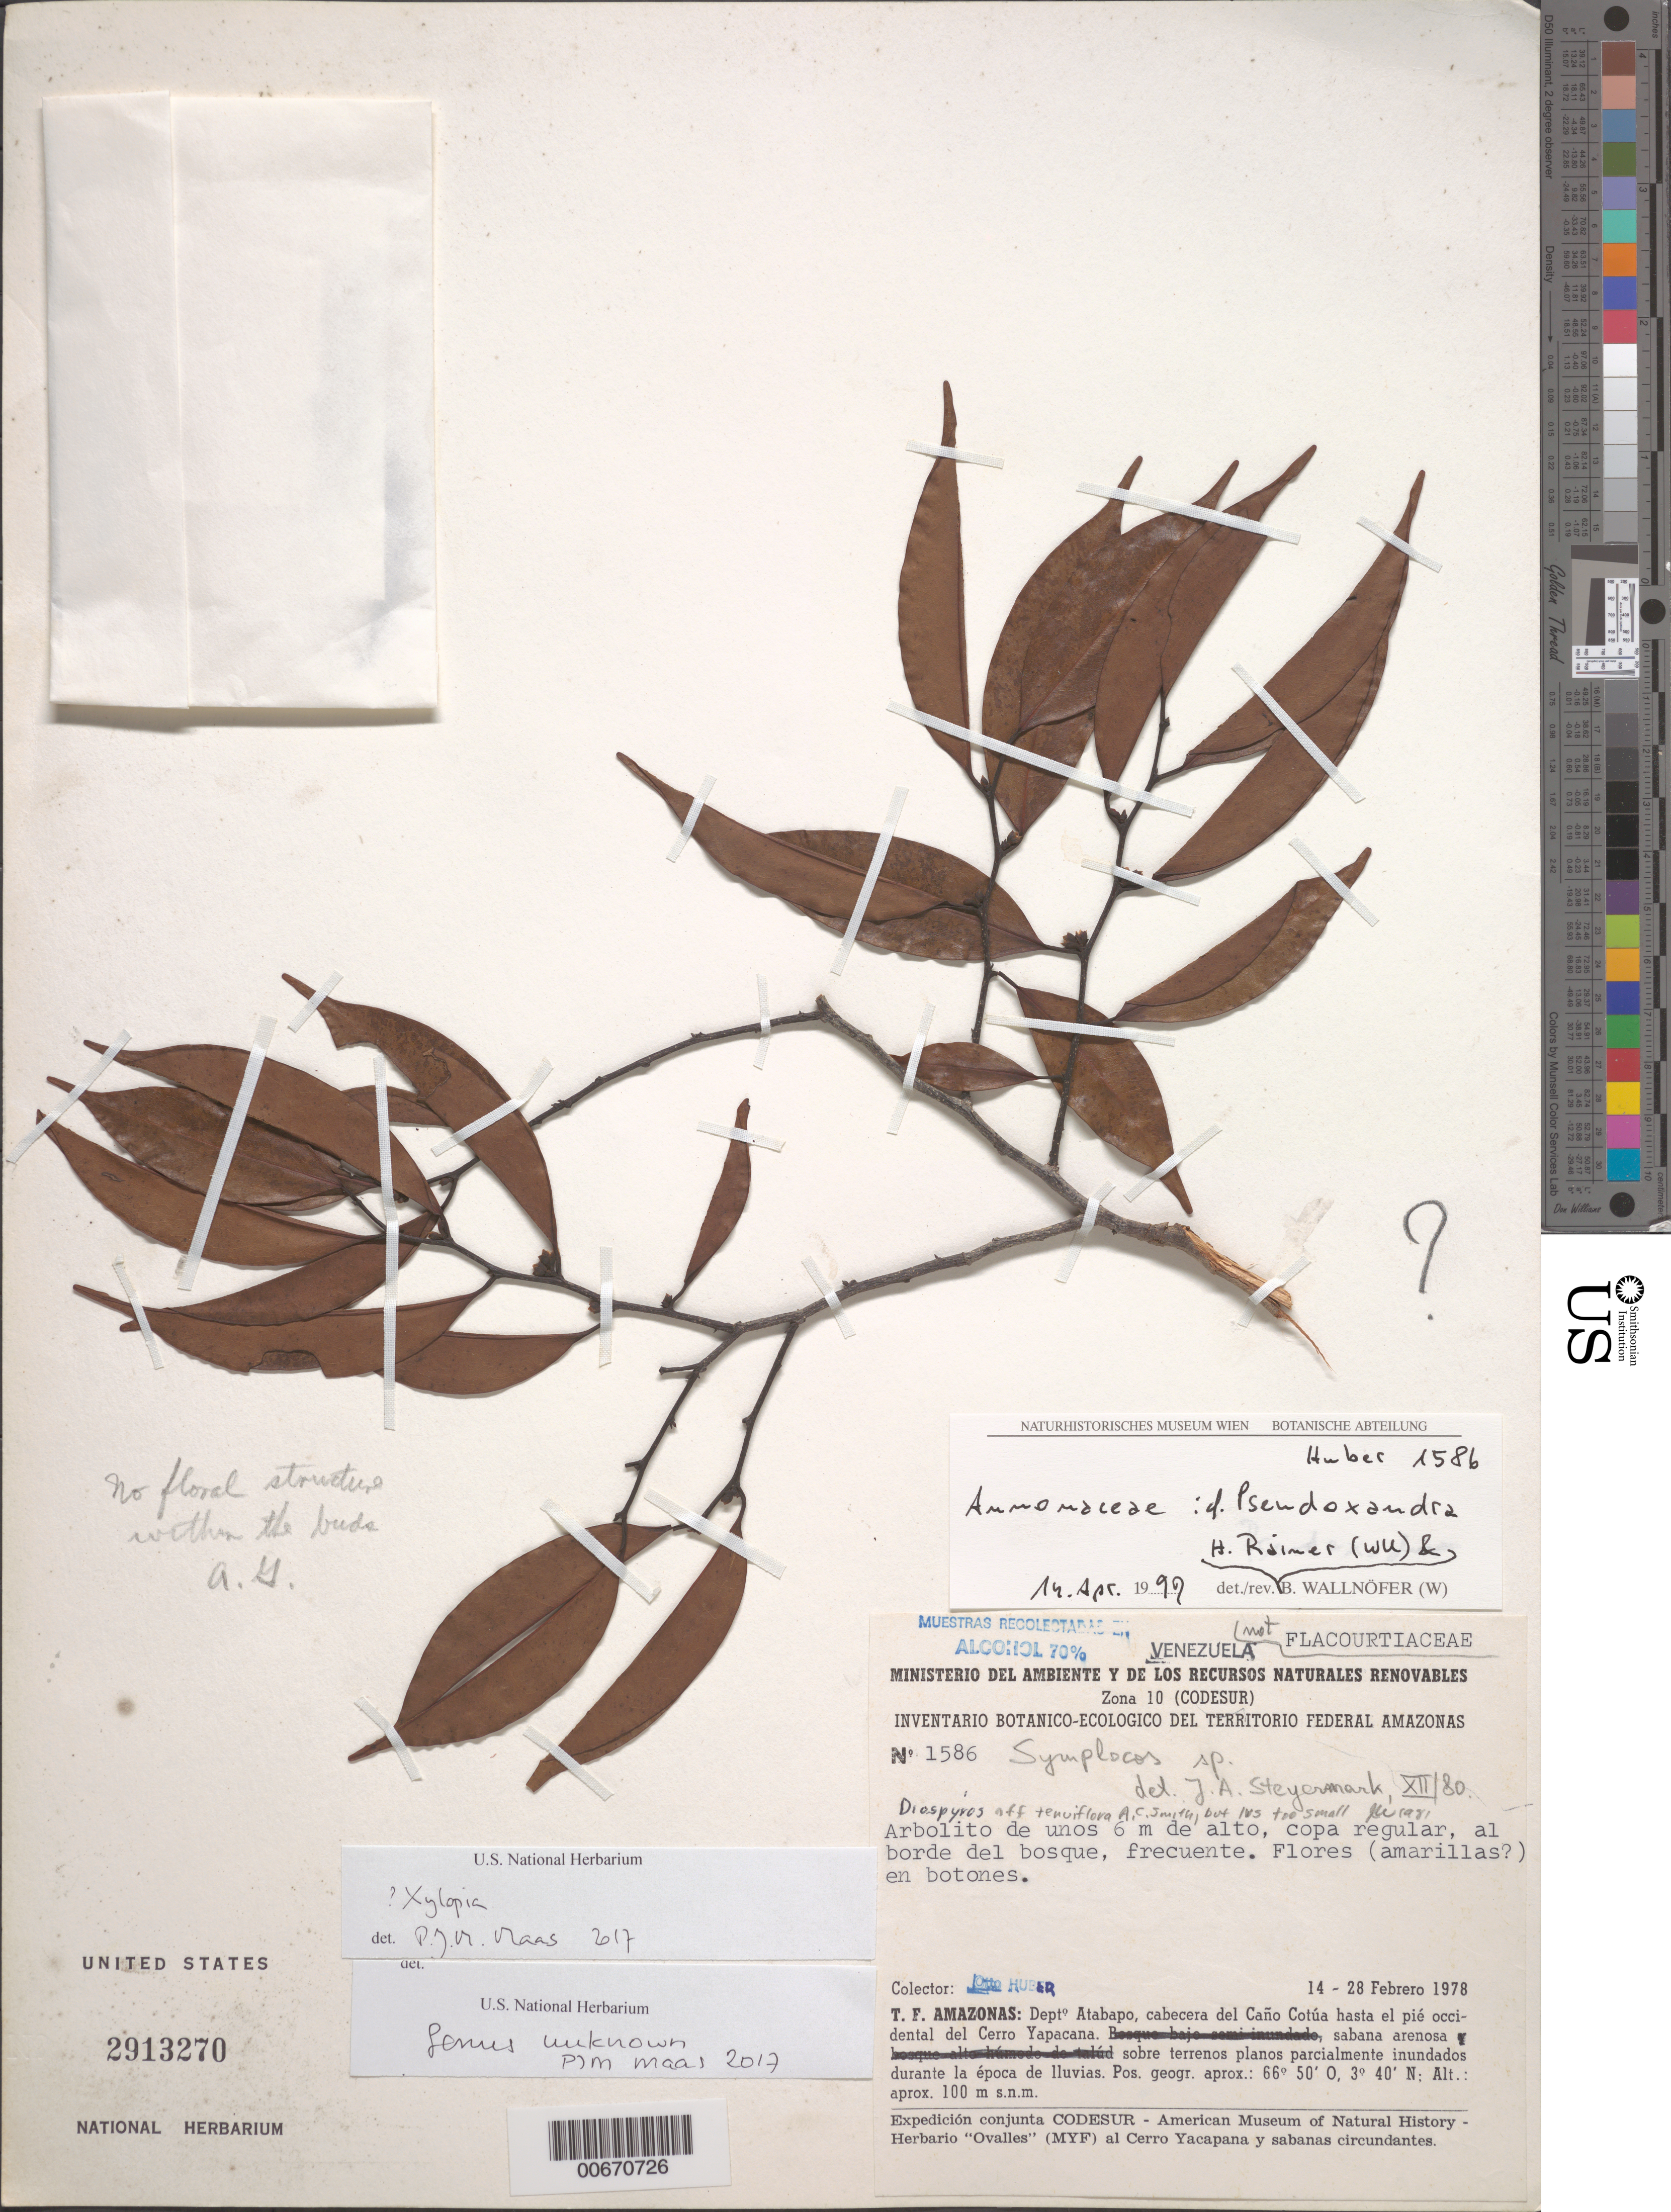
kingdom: Plantae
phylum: Tracheophyta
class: Magnoliopsida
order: Magnoliales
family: Annonaceae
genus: Xylopia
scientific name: Xylopia sp.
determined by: Maas, P. J. M., Curator of the herbarium (U), Nationaal Herbarium Nederland (NETHERLANDS)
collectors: O. Huber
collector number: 1586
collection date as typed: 14-Feb-78 to 28-Feb-78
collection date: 1978-02-14/1978-02-28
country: Venezuela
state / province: Amazonas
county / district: Atabapo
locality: Caño Cotúa hasta el pié occidental del Cerro Yapacána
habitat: Borde del bosque, sabana arenosa, sobre terrenos planos parcialmente inundados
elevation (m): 100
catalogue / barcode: US 2913270